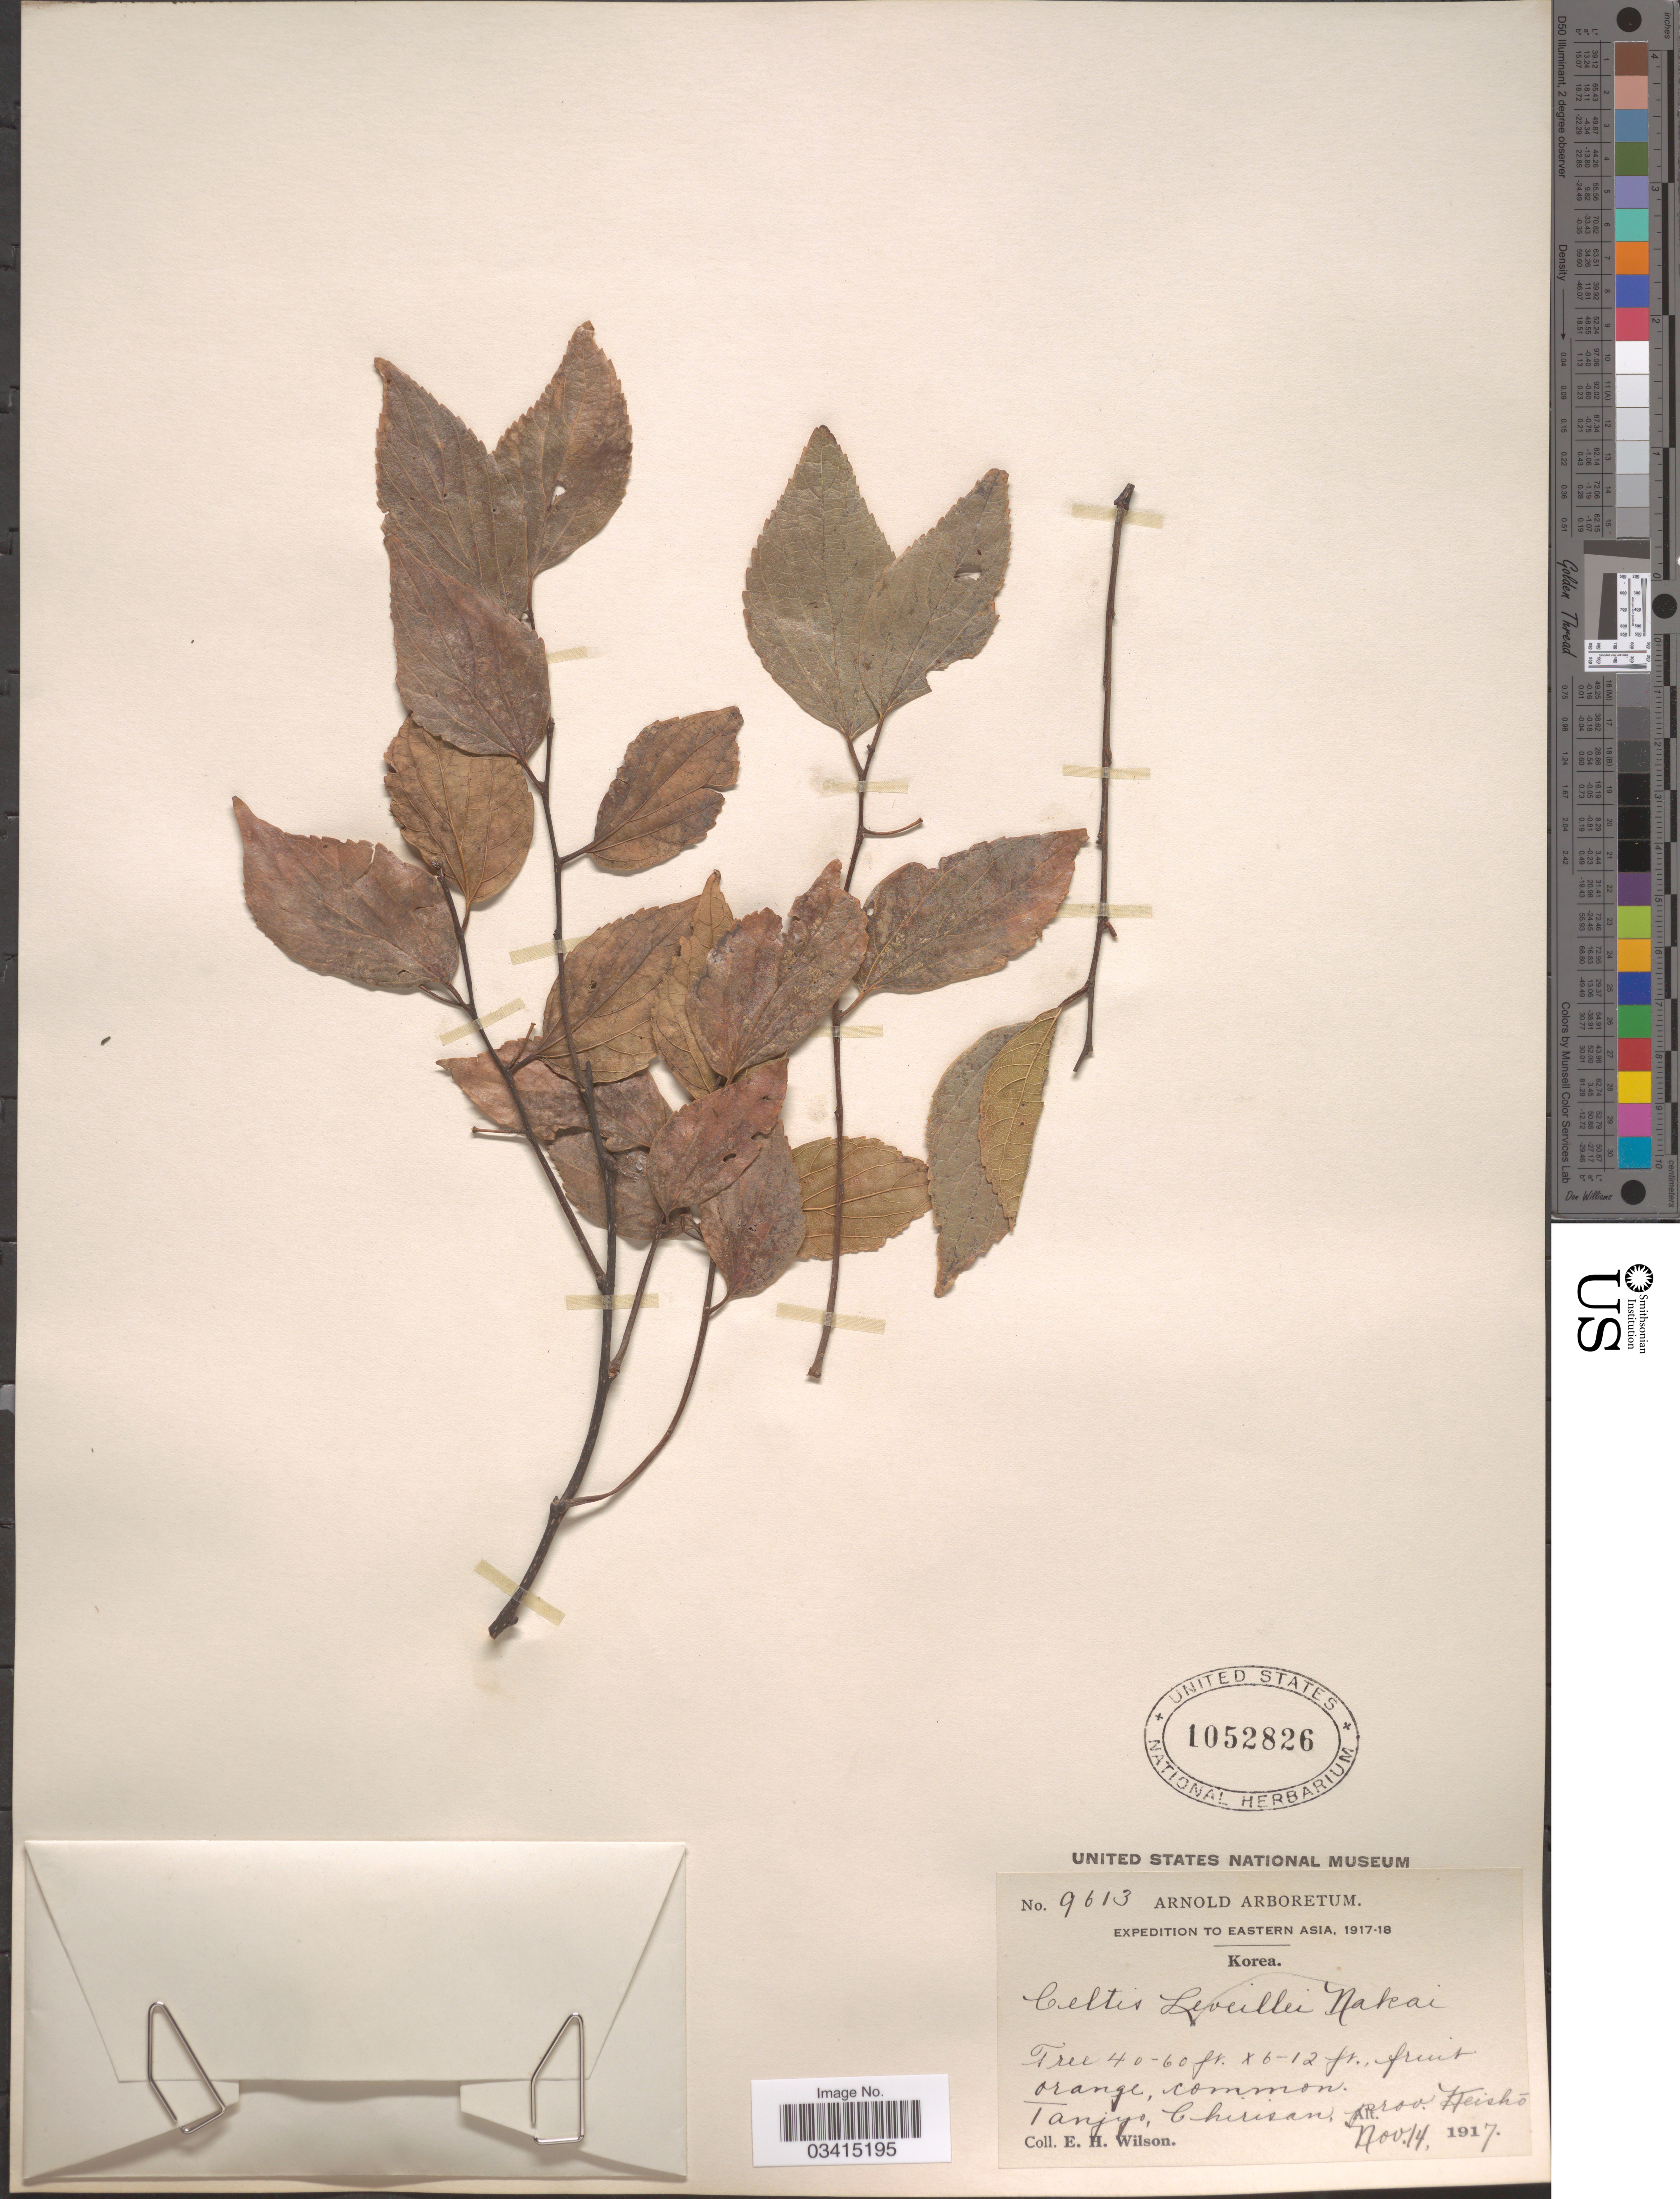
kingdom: Plantae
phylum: Tracheophyta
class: Magnoliopsida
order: Rosales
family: Cannabaceae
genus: Celtis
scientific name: Celtis leveillei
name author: Nakai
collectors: E. Wilson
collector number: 9613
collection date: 1917-11-14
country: South Korea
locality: Tanjyo, Chirisan, prov. Keishō.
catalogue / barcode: US 1052826